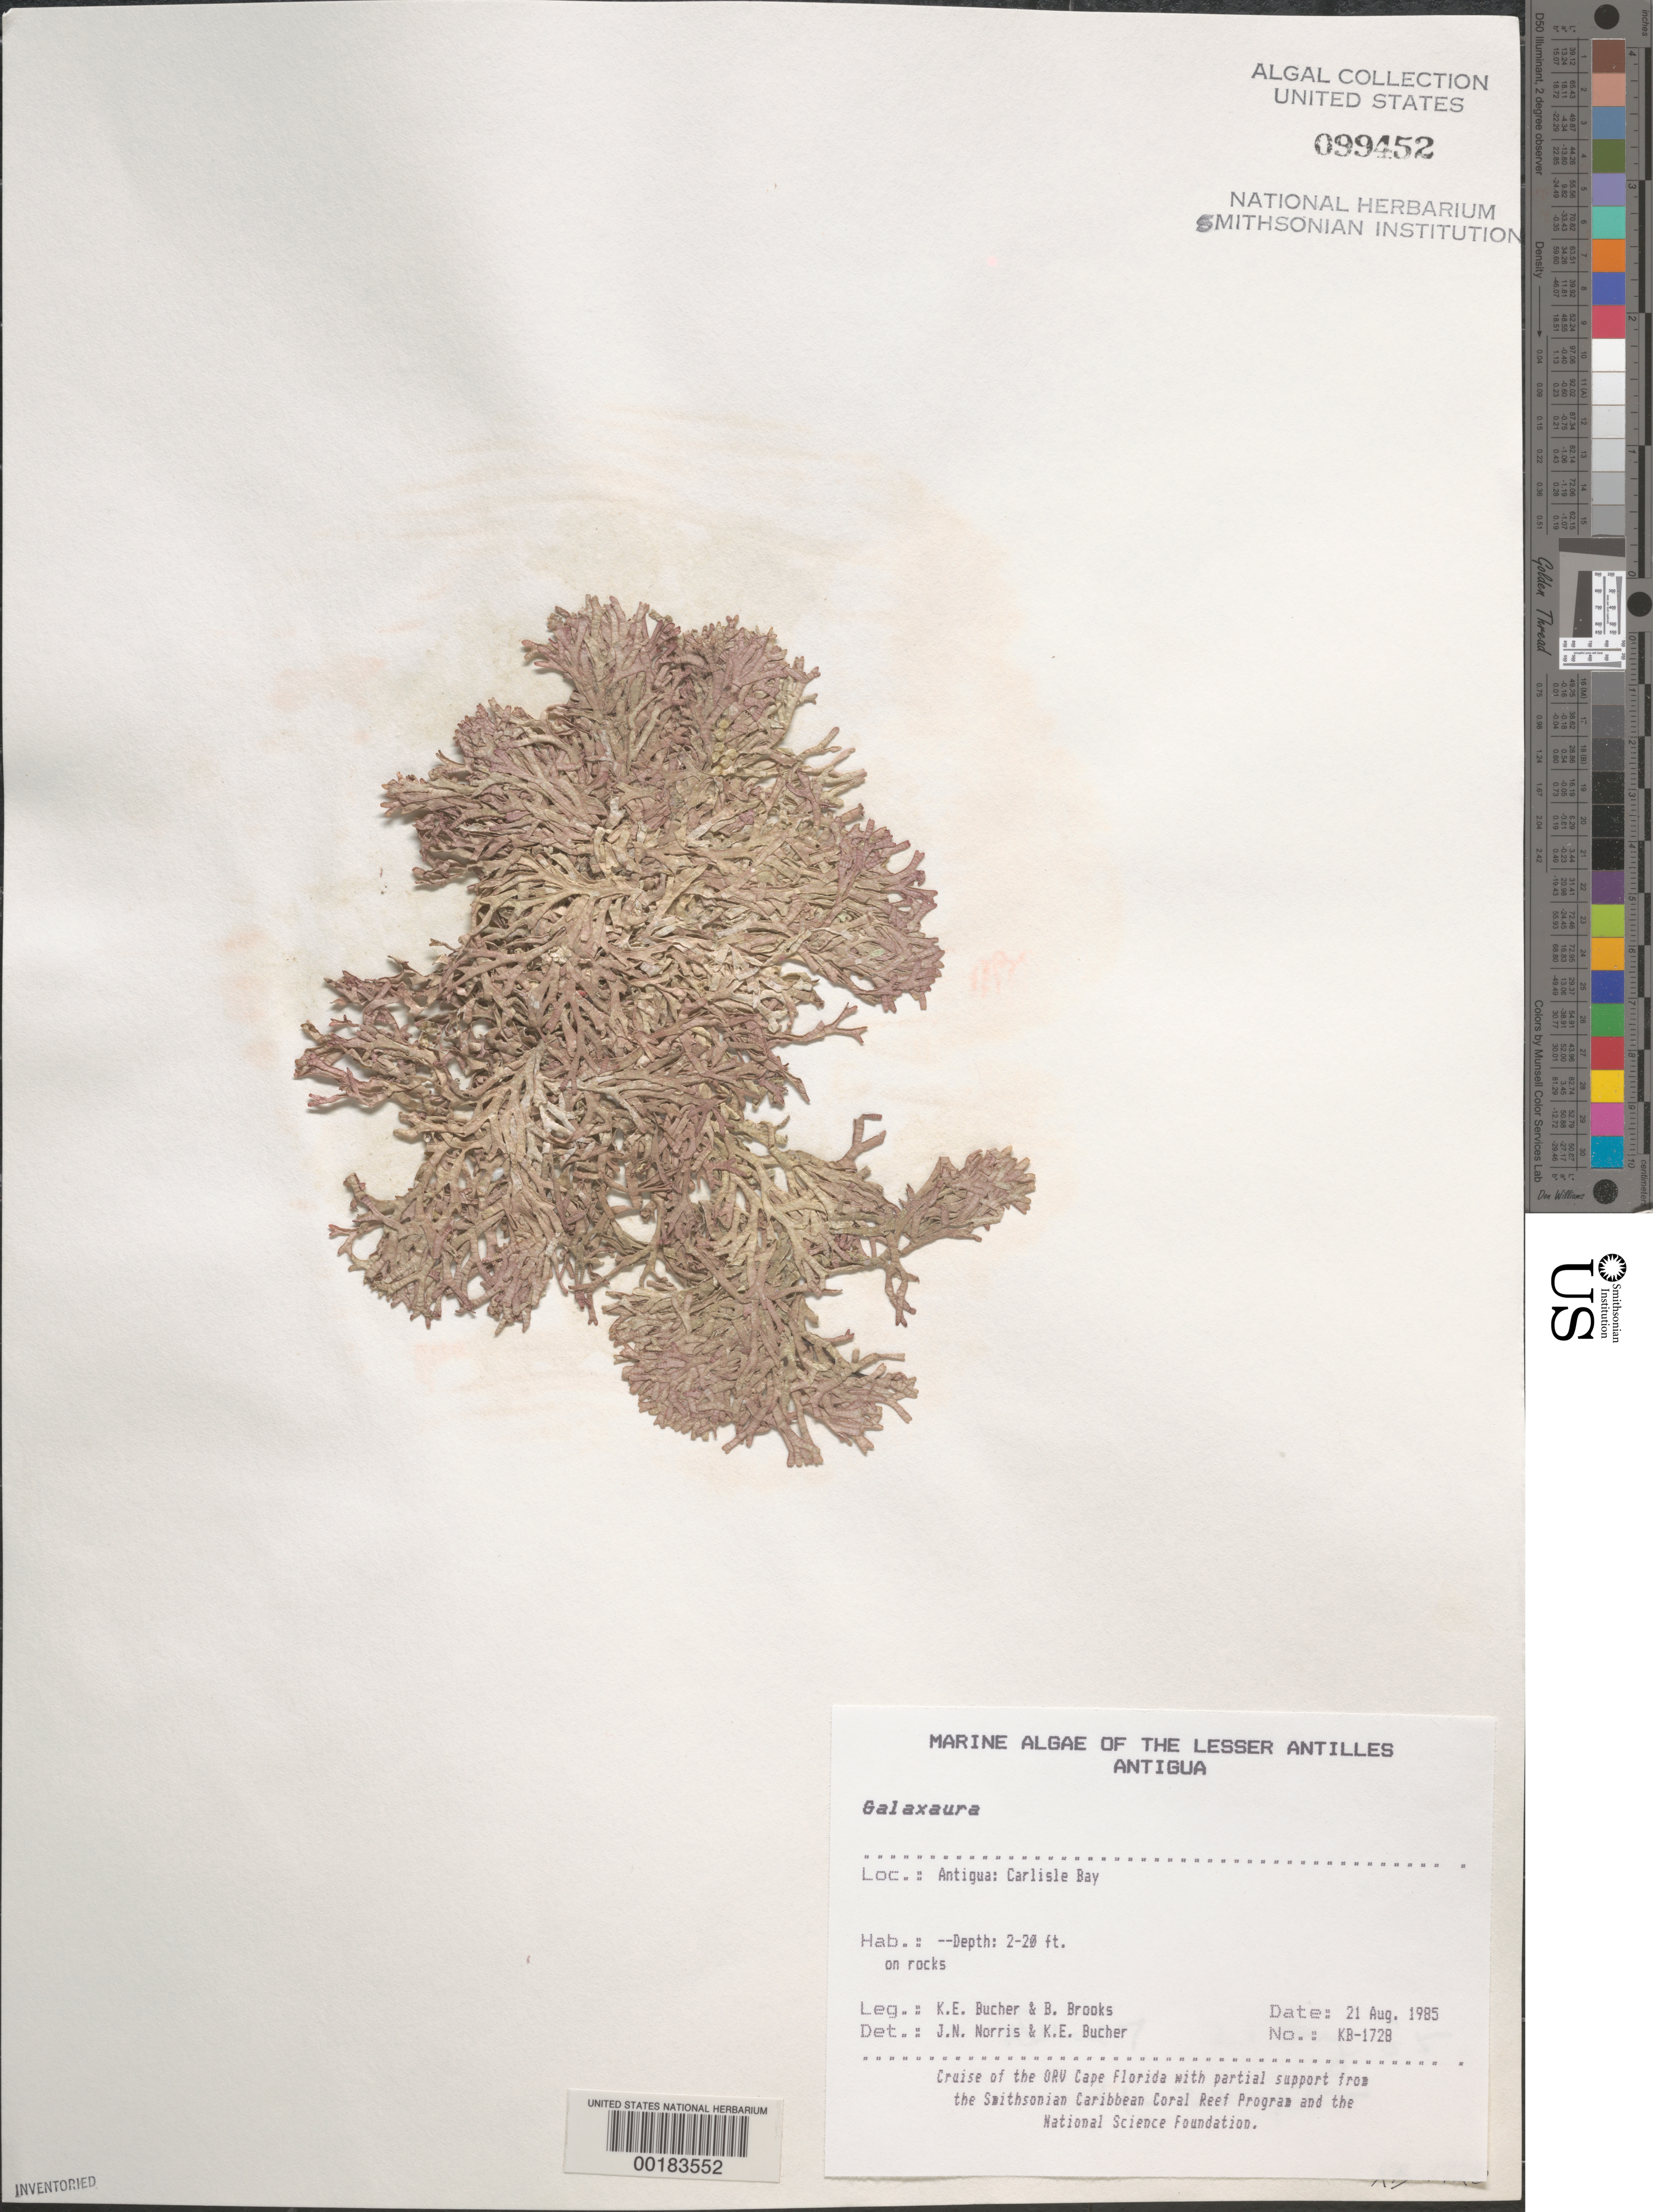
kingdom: Plantae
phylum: Rhodophyta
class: Florideophyceae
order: Nemaliales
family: Galaxauraceae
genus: Galaxaura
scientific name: Galaxaura sp.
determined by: Norris, J. N.; Bucher, K. E.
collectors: K. E. Bucher & B. Brooks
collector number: KB-1728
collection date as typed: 21 Aug 1985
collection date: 1985-08-21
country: Antigua and Barbuda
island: Antigua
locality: Carlisle Bay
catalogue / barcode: US 99452